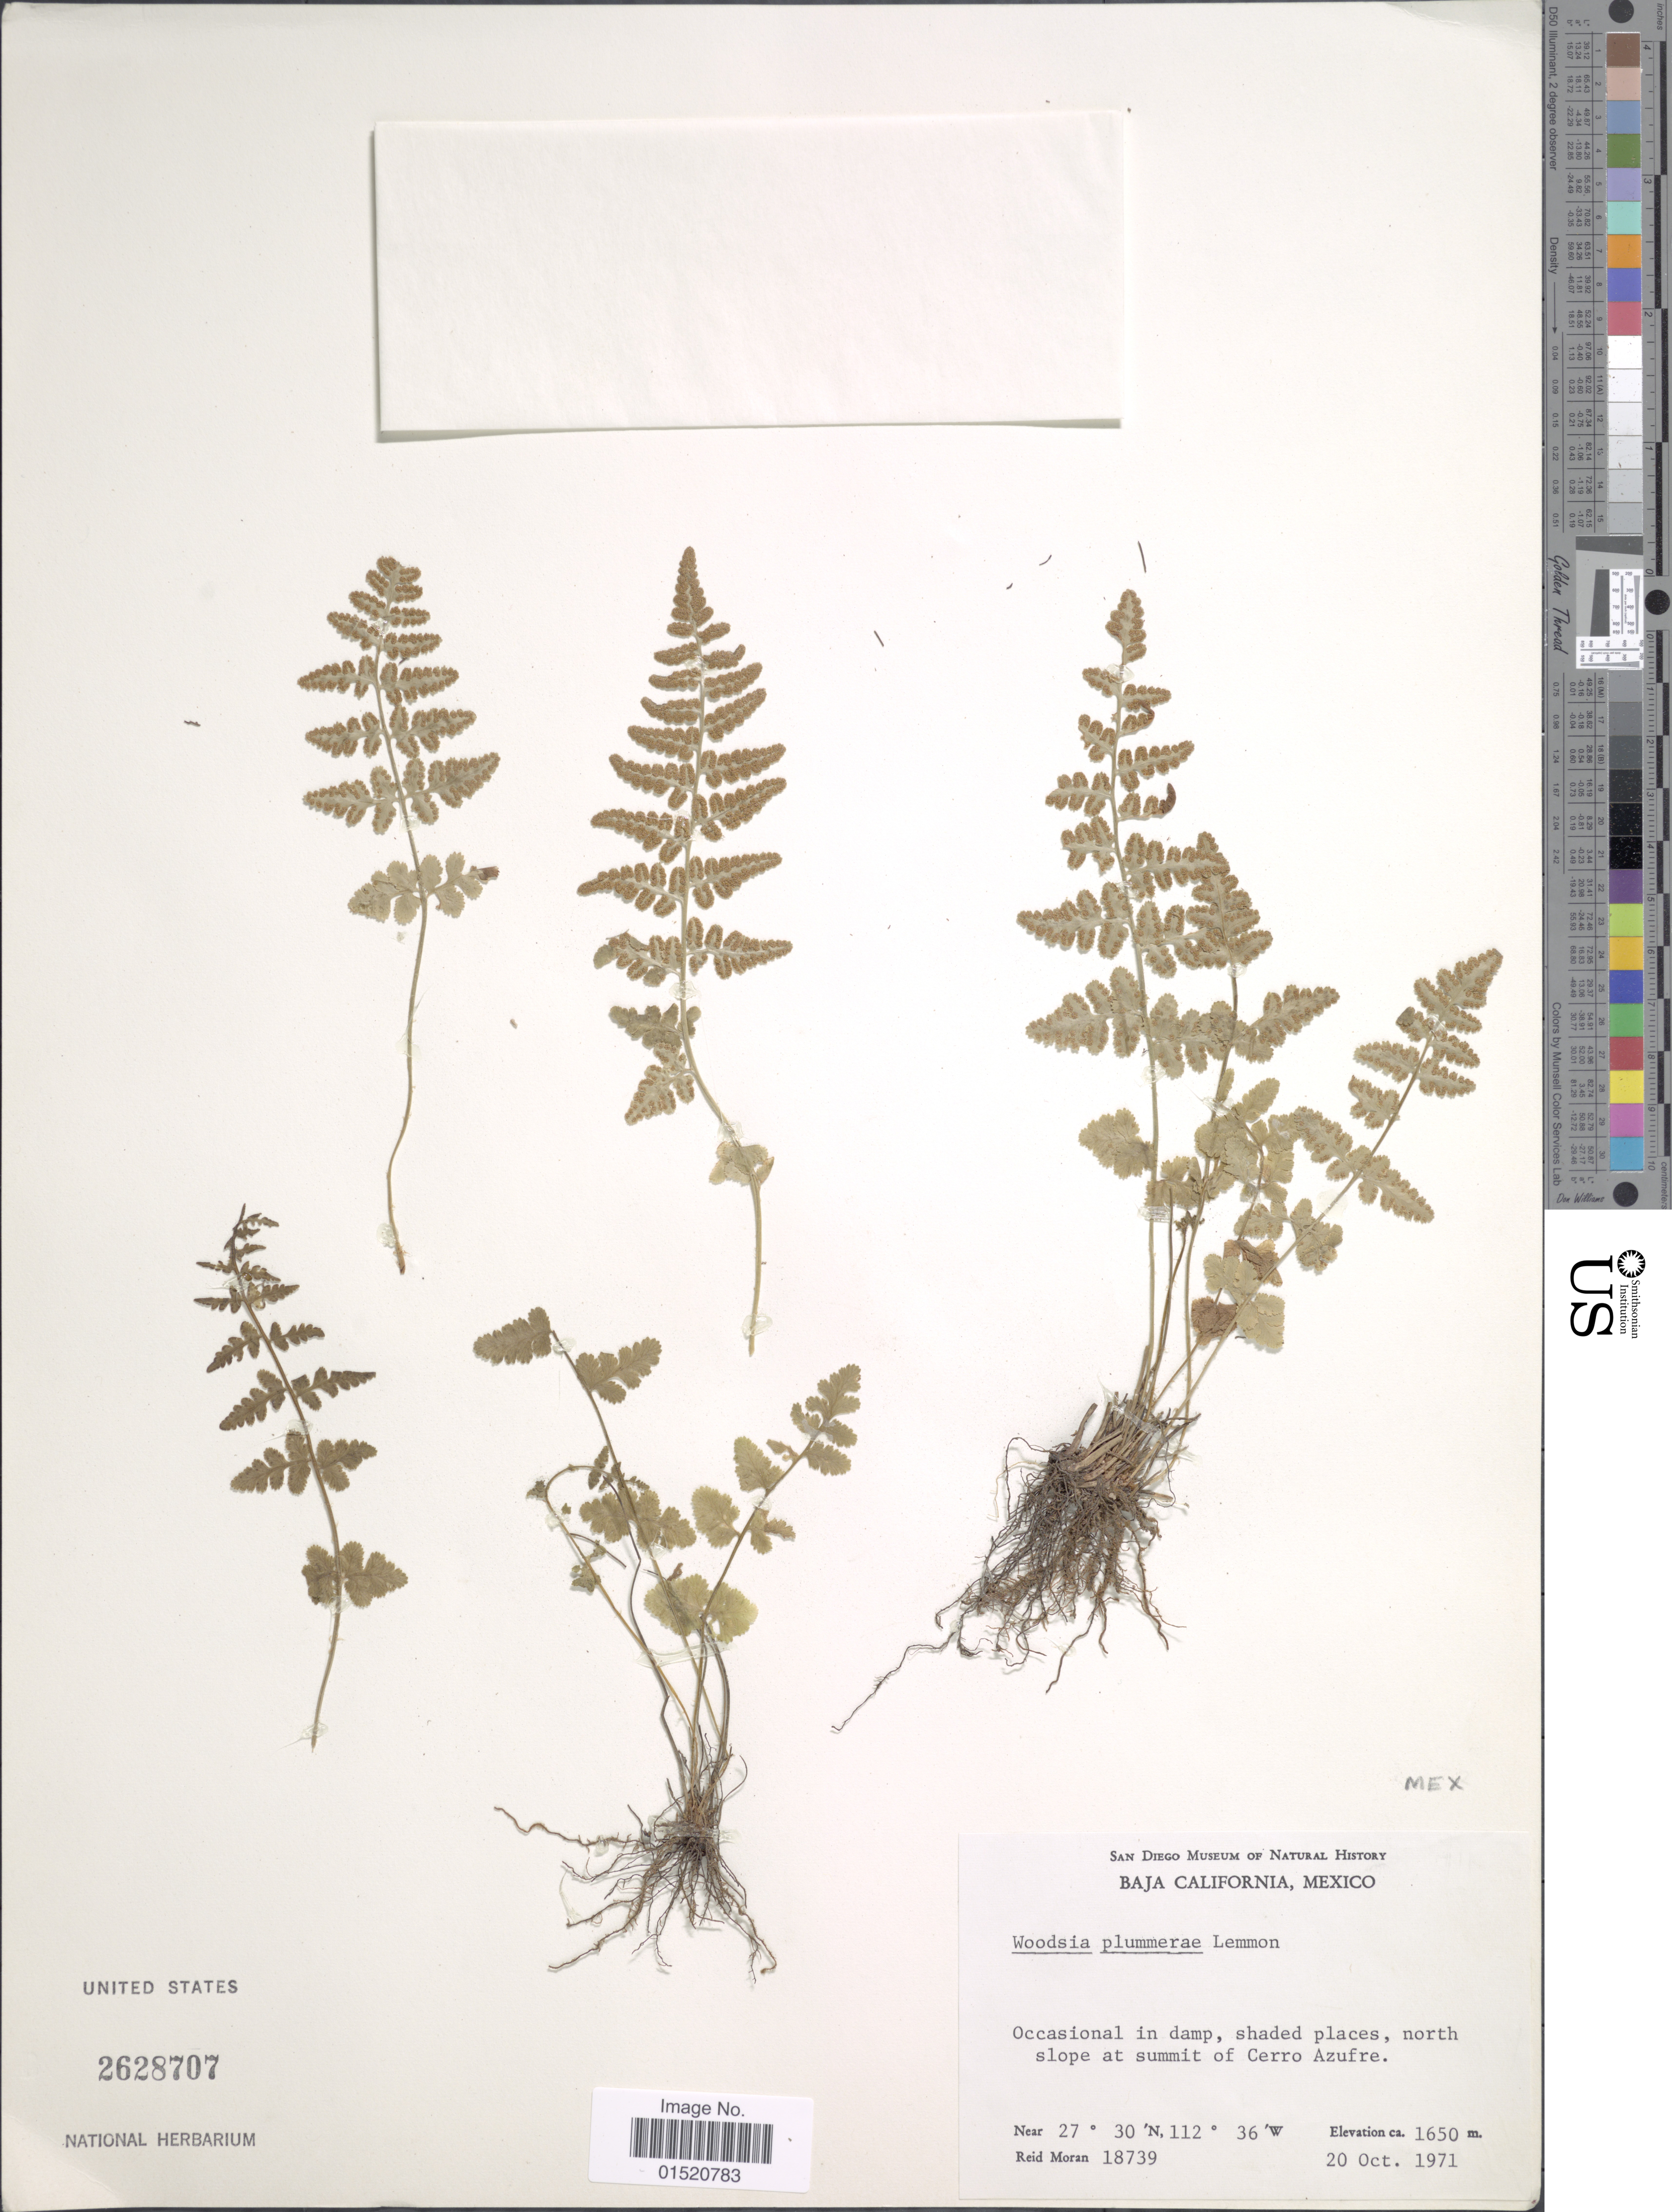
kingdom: Plantae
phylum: Tracheophyta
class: Polypodiopsida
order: Polypodiales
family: Woodsiaceae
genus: Woodsia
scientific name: Woodsia plummerae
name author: Lemmon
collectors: R. V. Moran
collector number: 18739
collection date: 1971-10-20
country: Mexico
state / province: Baja California Sur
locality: Occasional in damp, shaded place, north slope at summit of Cerro Azufre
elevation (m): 1650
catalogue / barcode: US 2628707